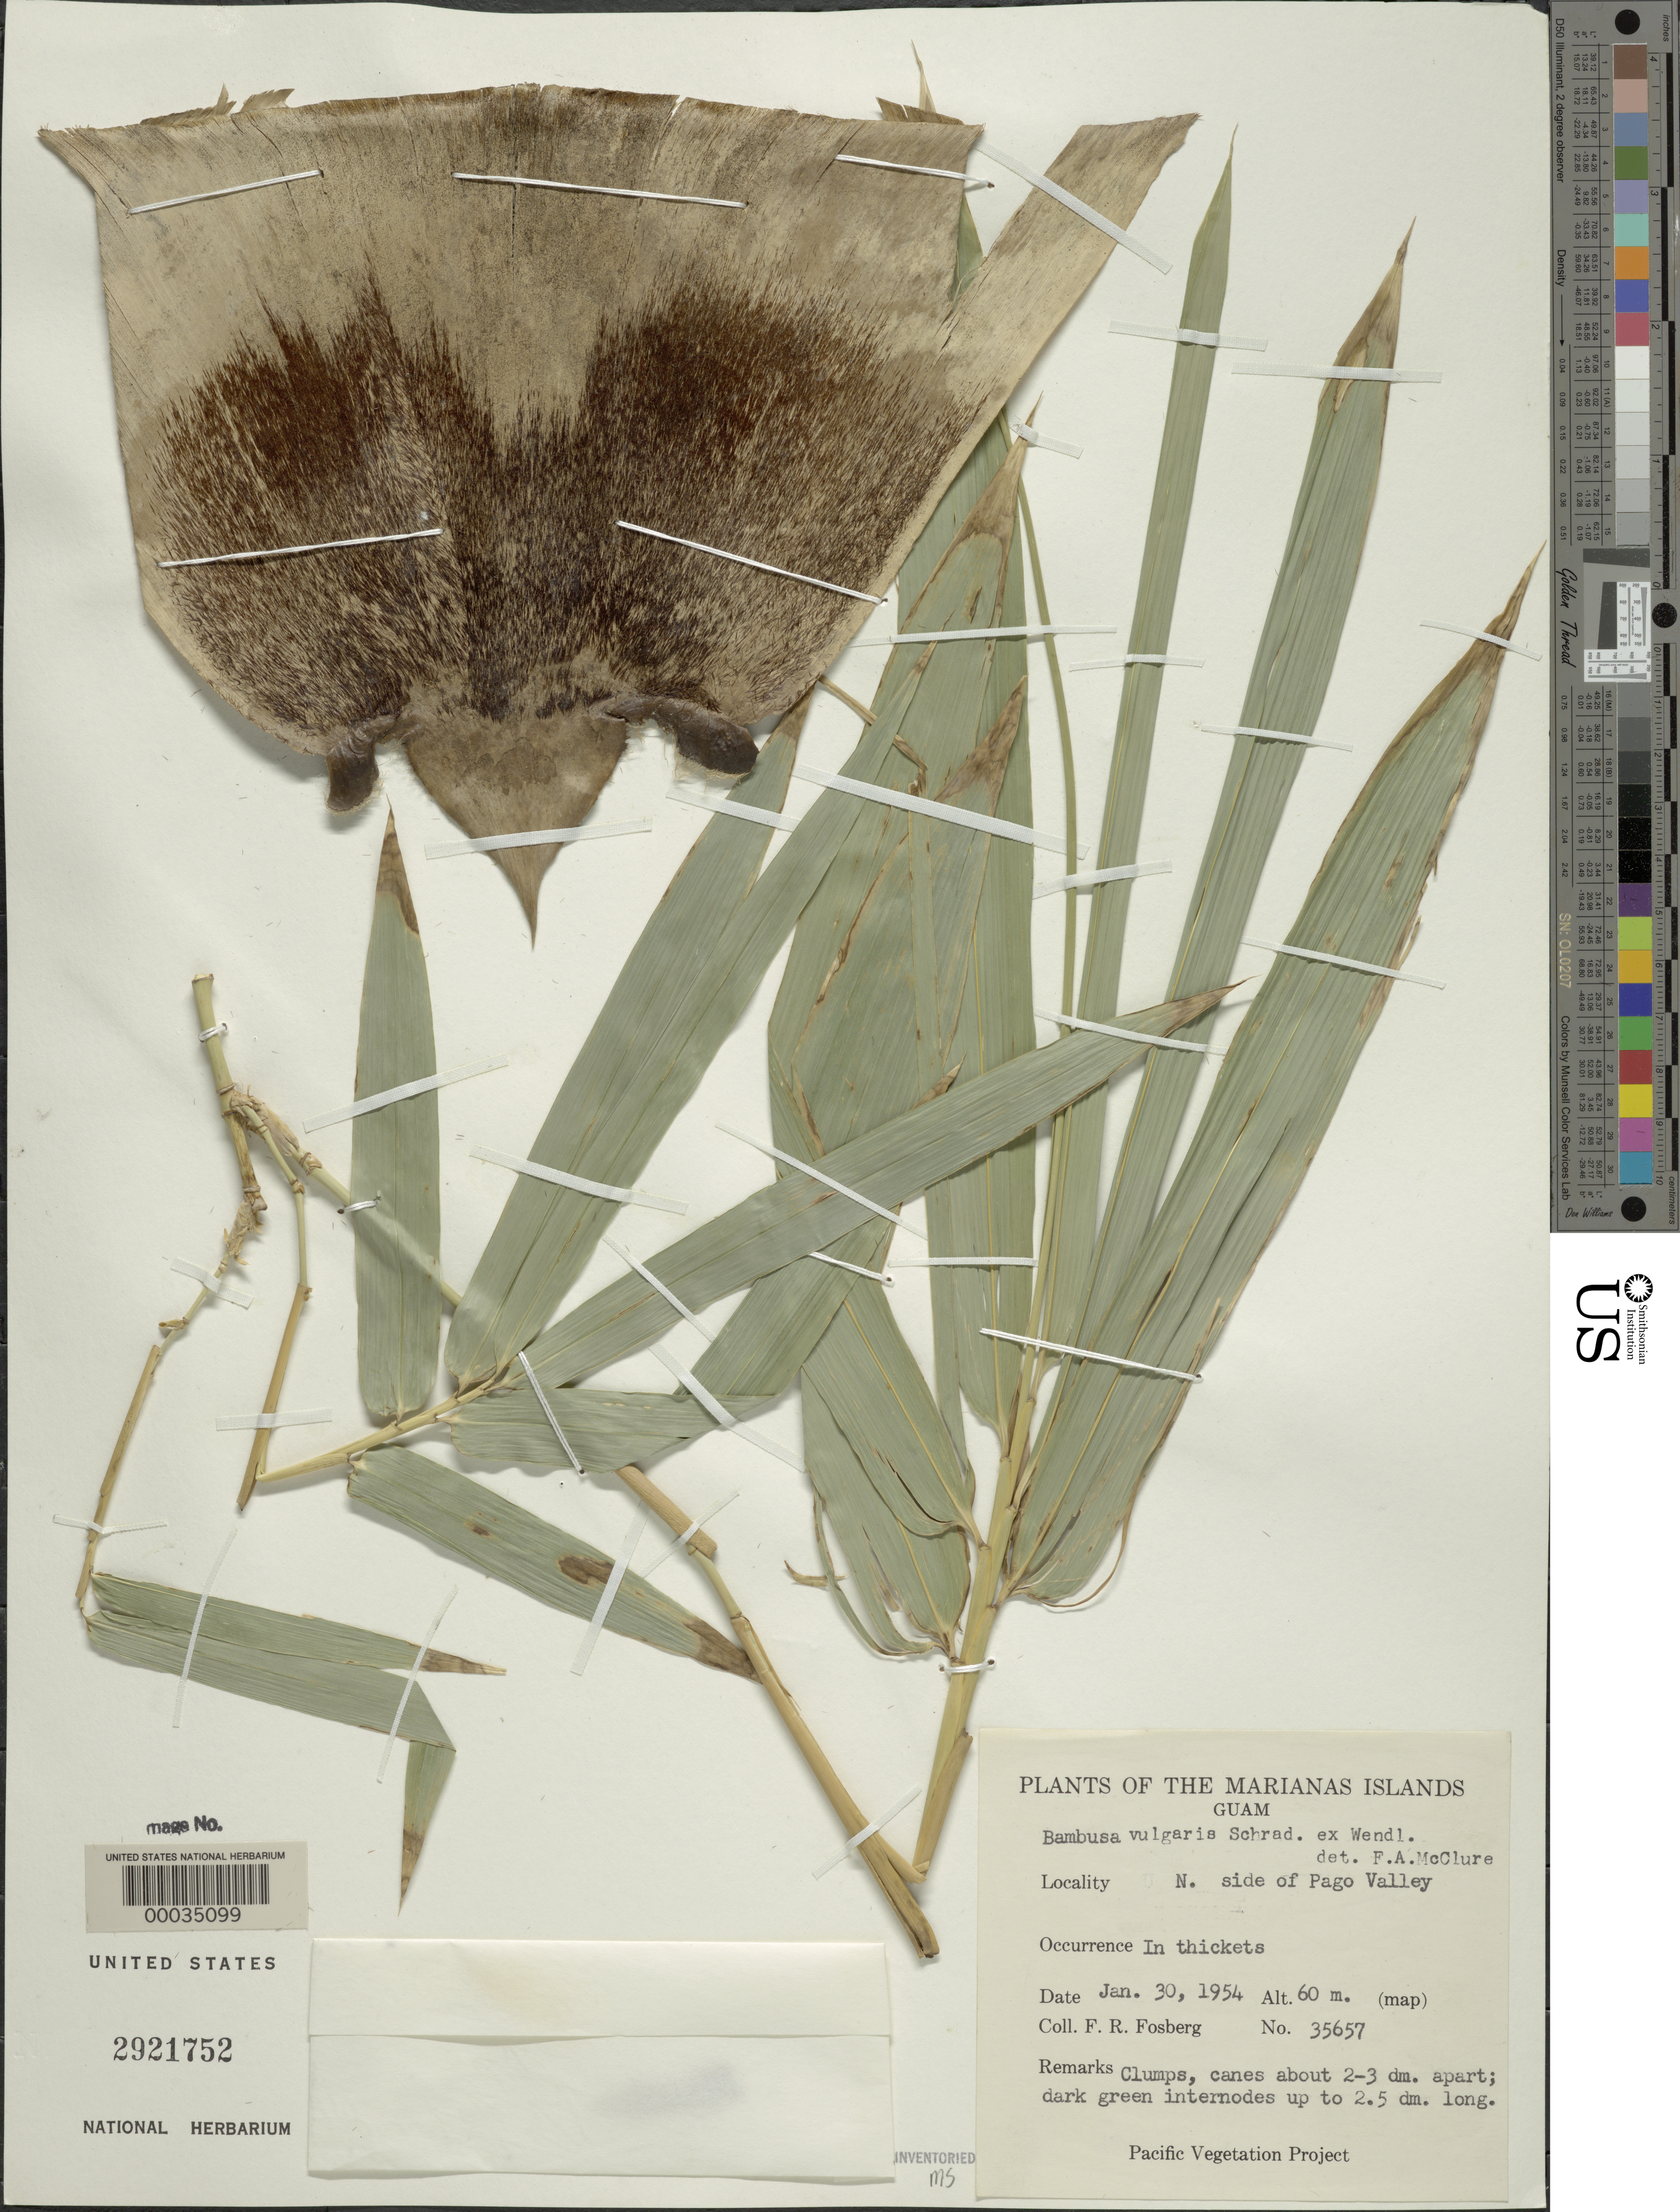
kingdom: Plantae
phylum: Tracheophyta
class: Liliopsida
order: Poales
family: Poaceae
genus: Bambusa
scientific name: Bambusa vulgaris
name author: Schrad. ex J.C. Wendl.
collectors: F. R. Fosberg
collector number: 35657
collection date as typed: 30 Jan 1954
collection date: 1954-01-30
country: Guam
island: Guam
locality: Pago valley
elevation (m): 60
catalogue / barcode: US 2921752